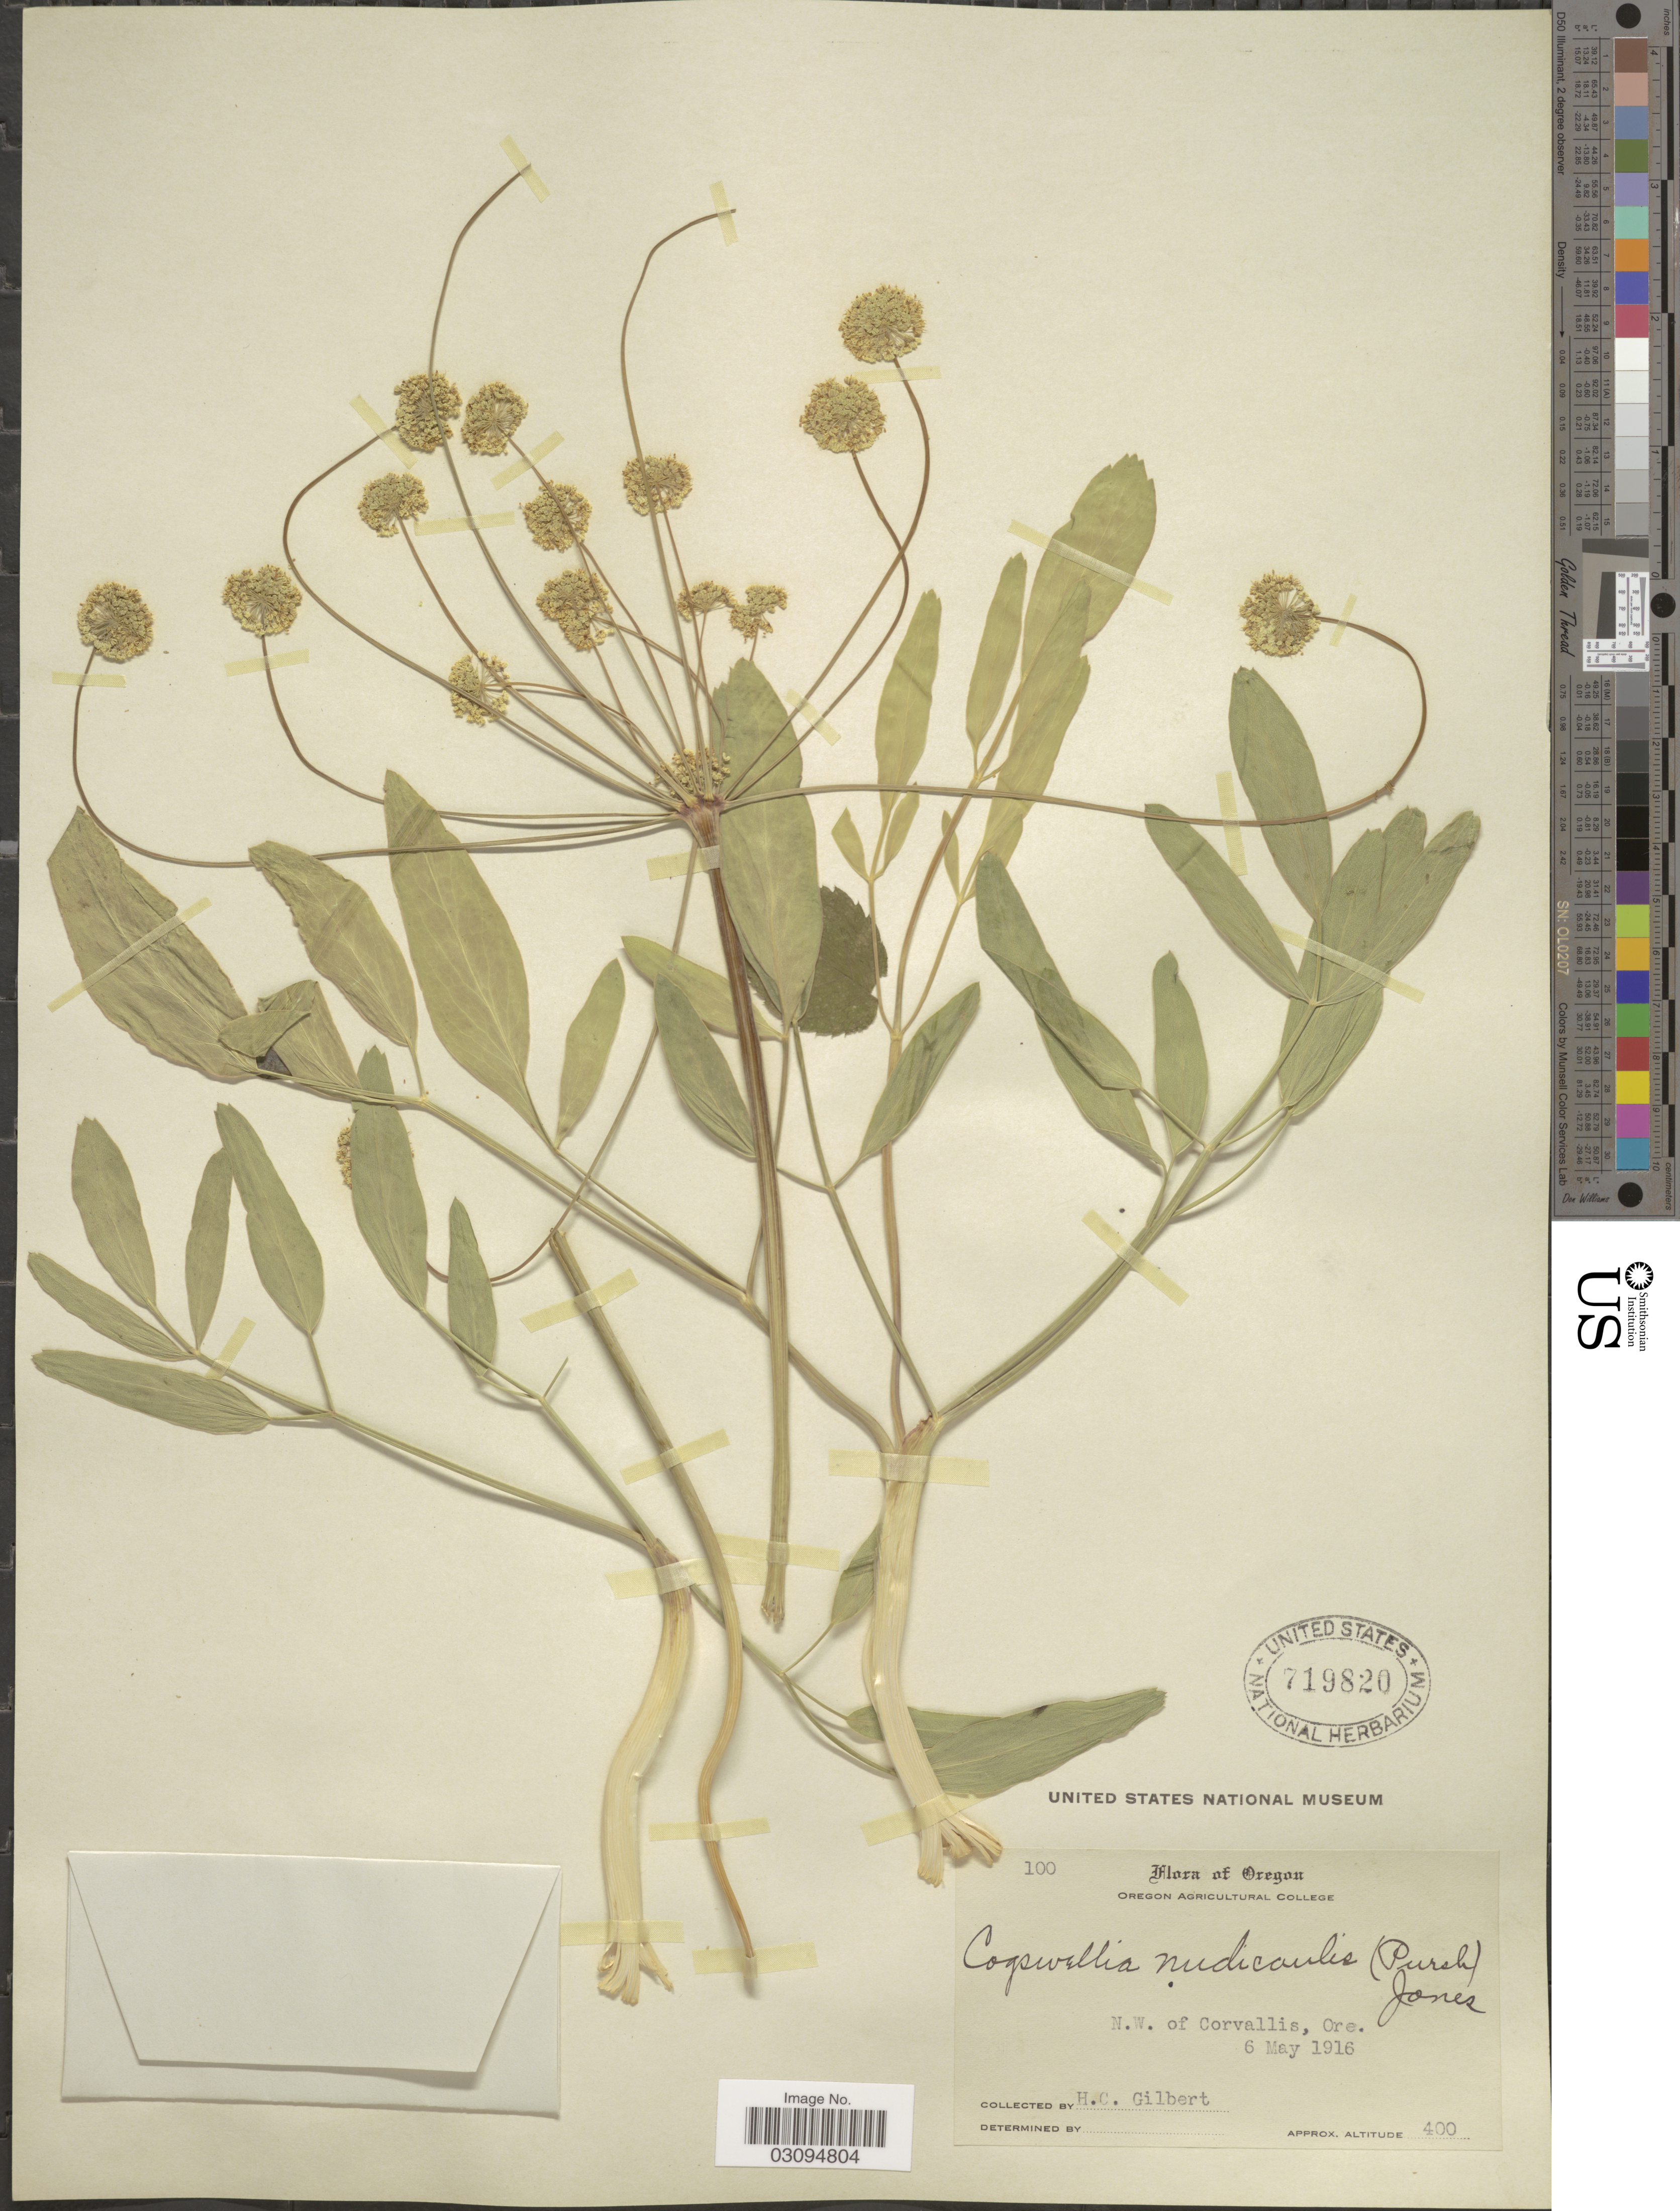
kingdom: Plantae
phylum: Tracheophyta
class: Magnoliopsida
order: Apiales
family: Apiaceae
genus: Lomatium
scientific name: Lomatium nudicaule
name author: (Pursh) J.M. Coult. & Rose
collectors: H. Gilbert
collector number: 100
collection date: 1916-05-06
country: United States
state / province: Oregon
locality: N.W. of Corvallis.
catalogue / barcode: US 719820